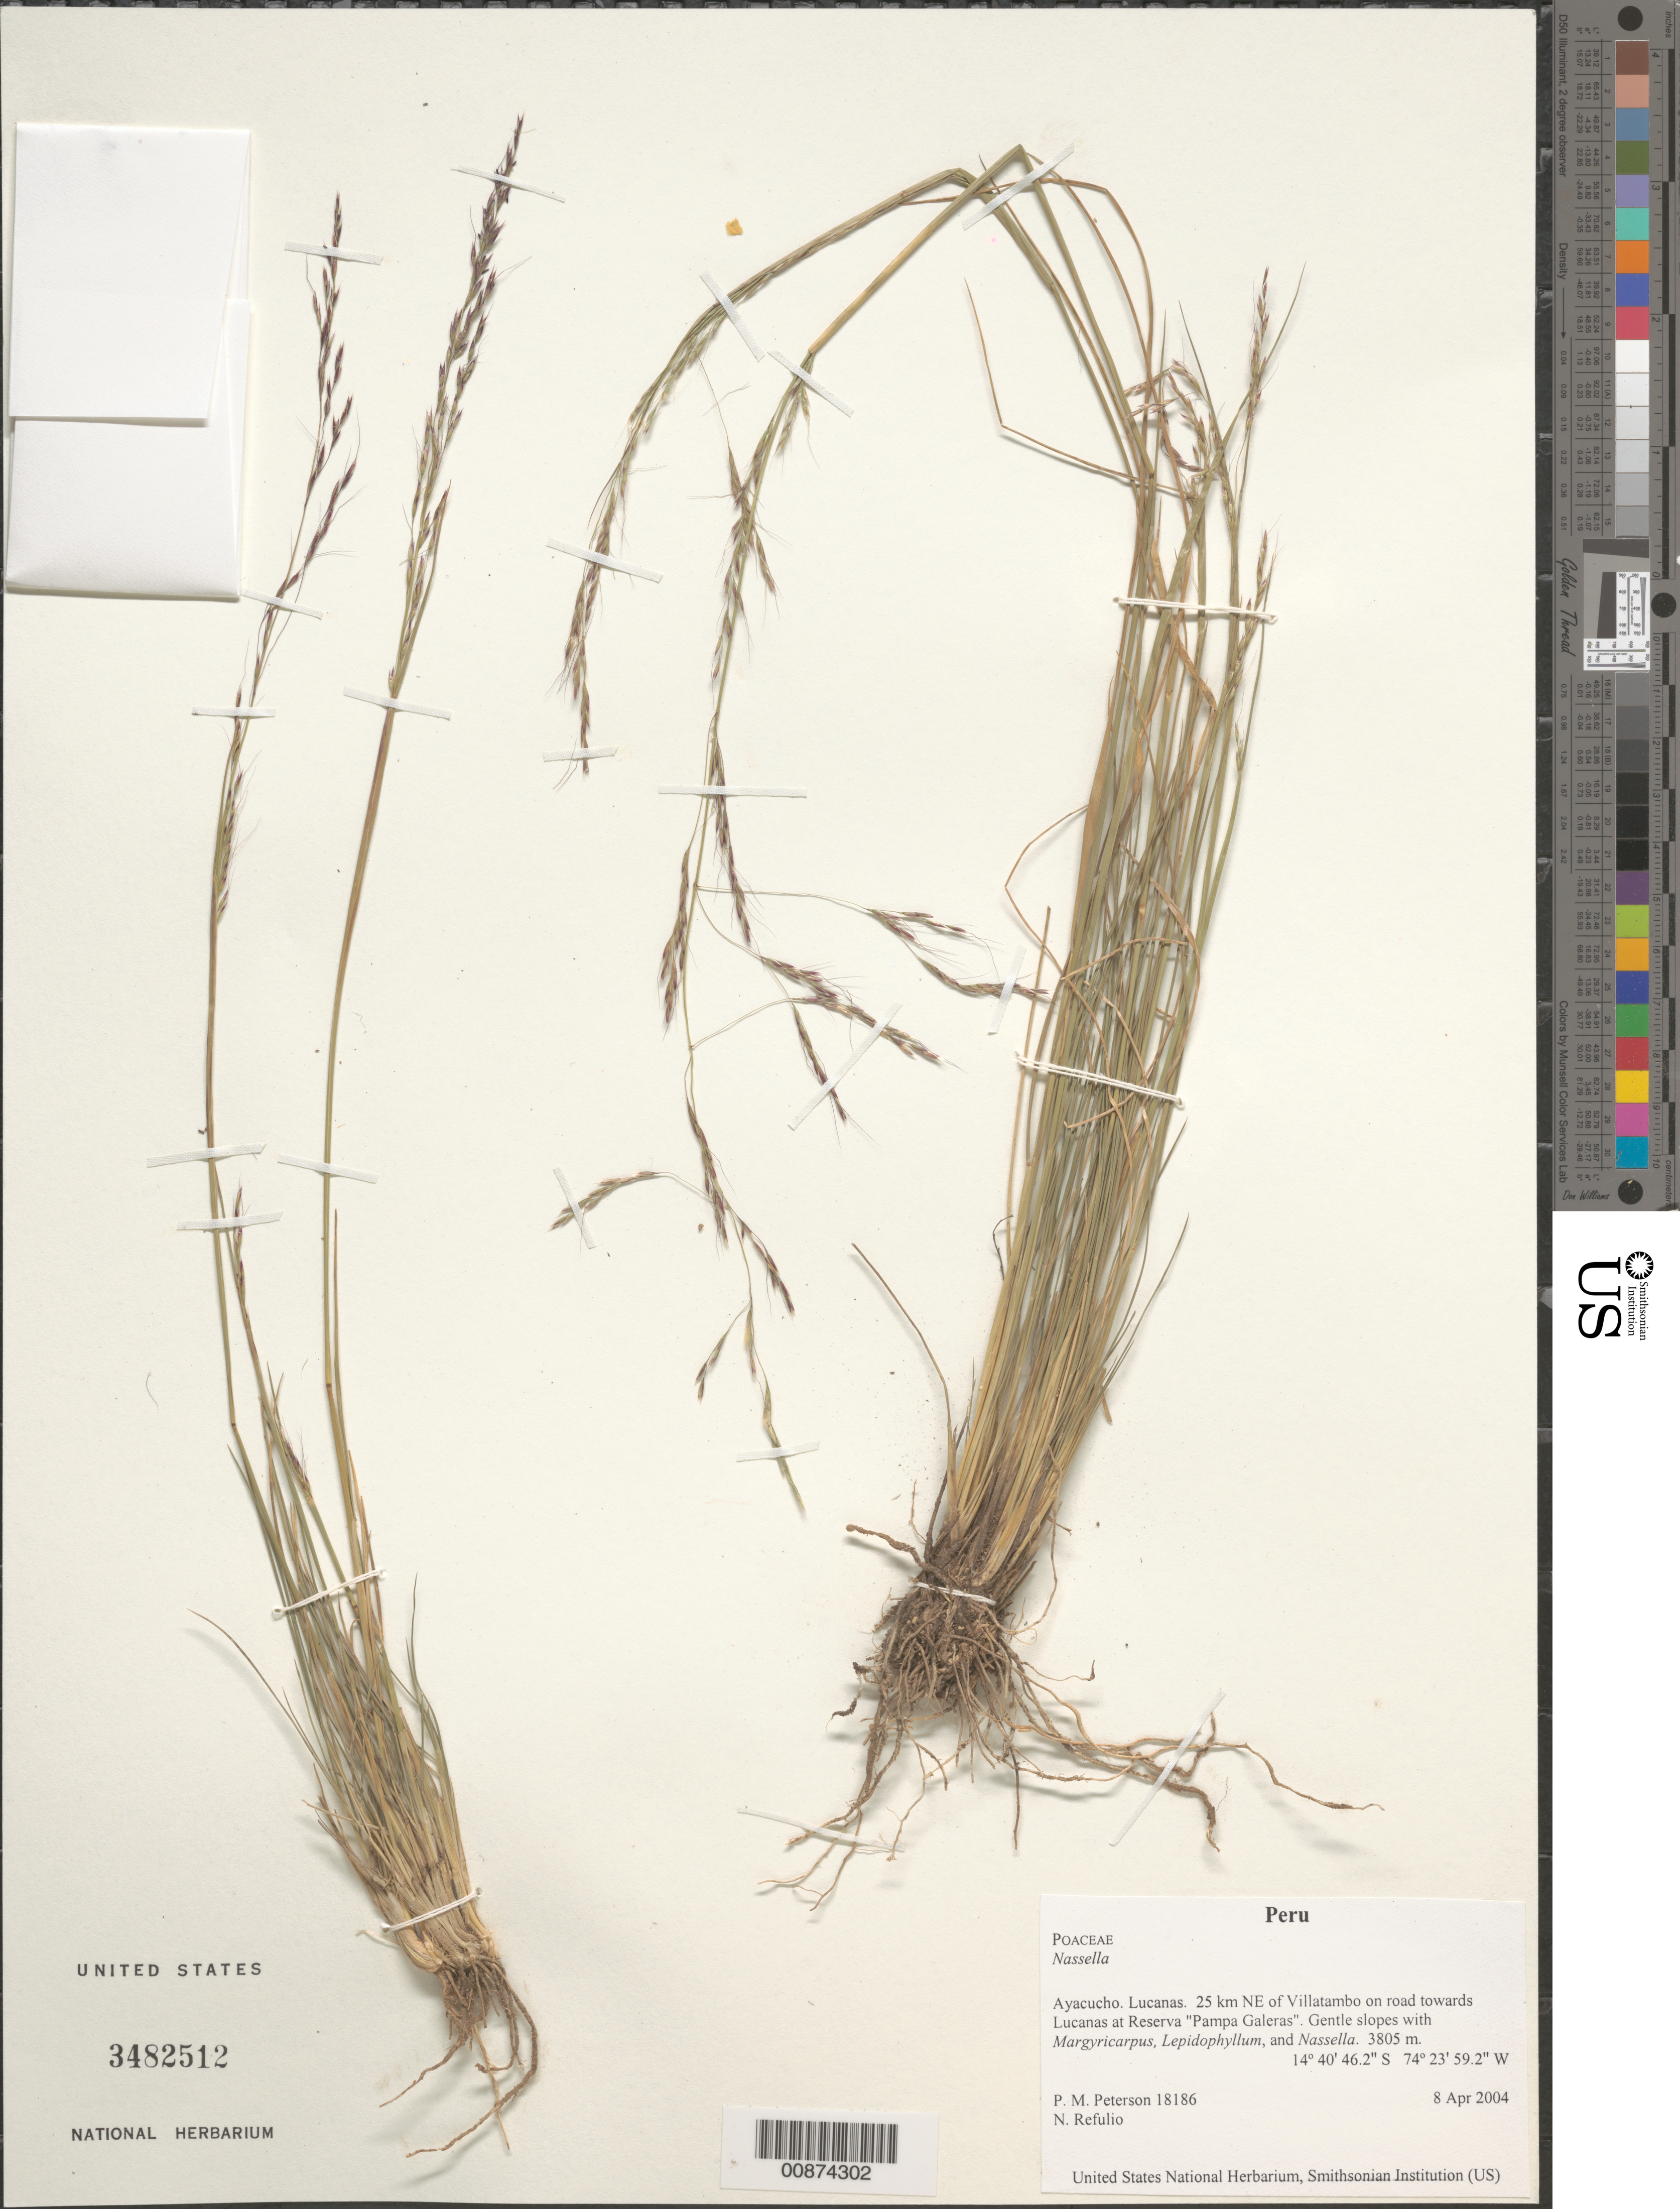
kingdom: Plantae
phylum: Tracheophyta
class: Liliopsida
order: Poales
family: Poaceae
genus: Nassella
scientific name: Nassella sp.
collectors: P. M. Peterson & N. Refulio-Rodríguez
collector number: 18186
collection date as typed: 08 Apr 2004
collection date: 2004-04-08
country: Peru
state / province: Ayacucho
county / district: Lucanas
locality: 25 km NE of Villatambo on road towards Lucanas at Reserva "Pampa Galeras". Gentle slopes with Margyricarpus, Lepidophyllum, and Nassella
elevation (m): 3805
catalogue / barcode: US 3482512